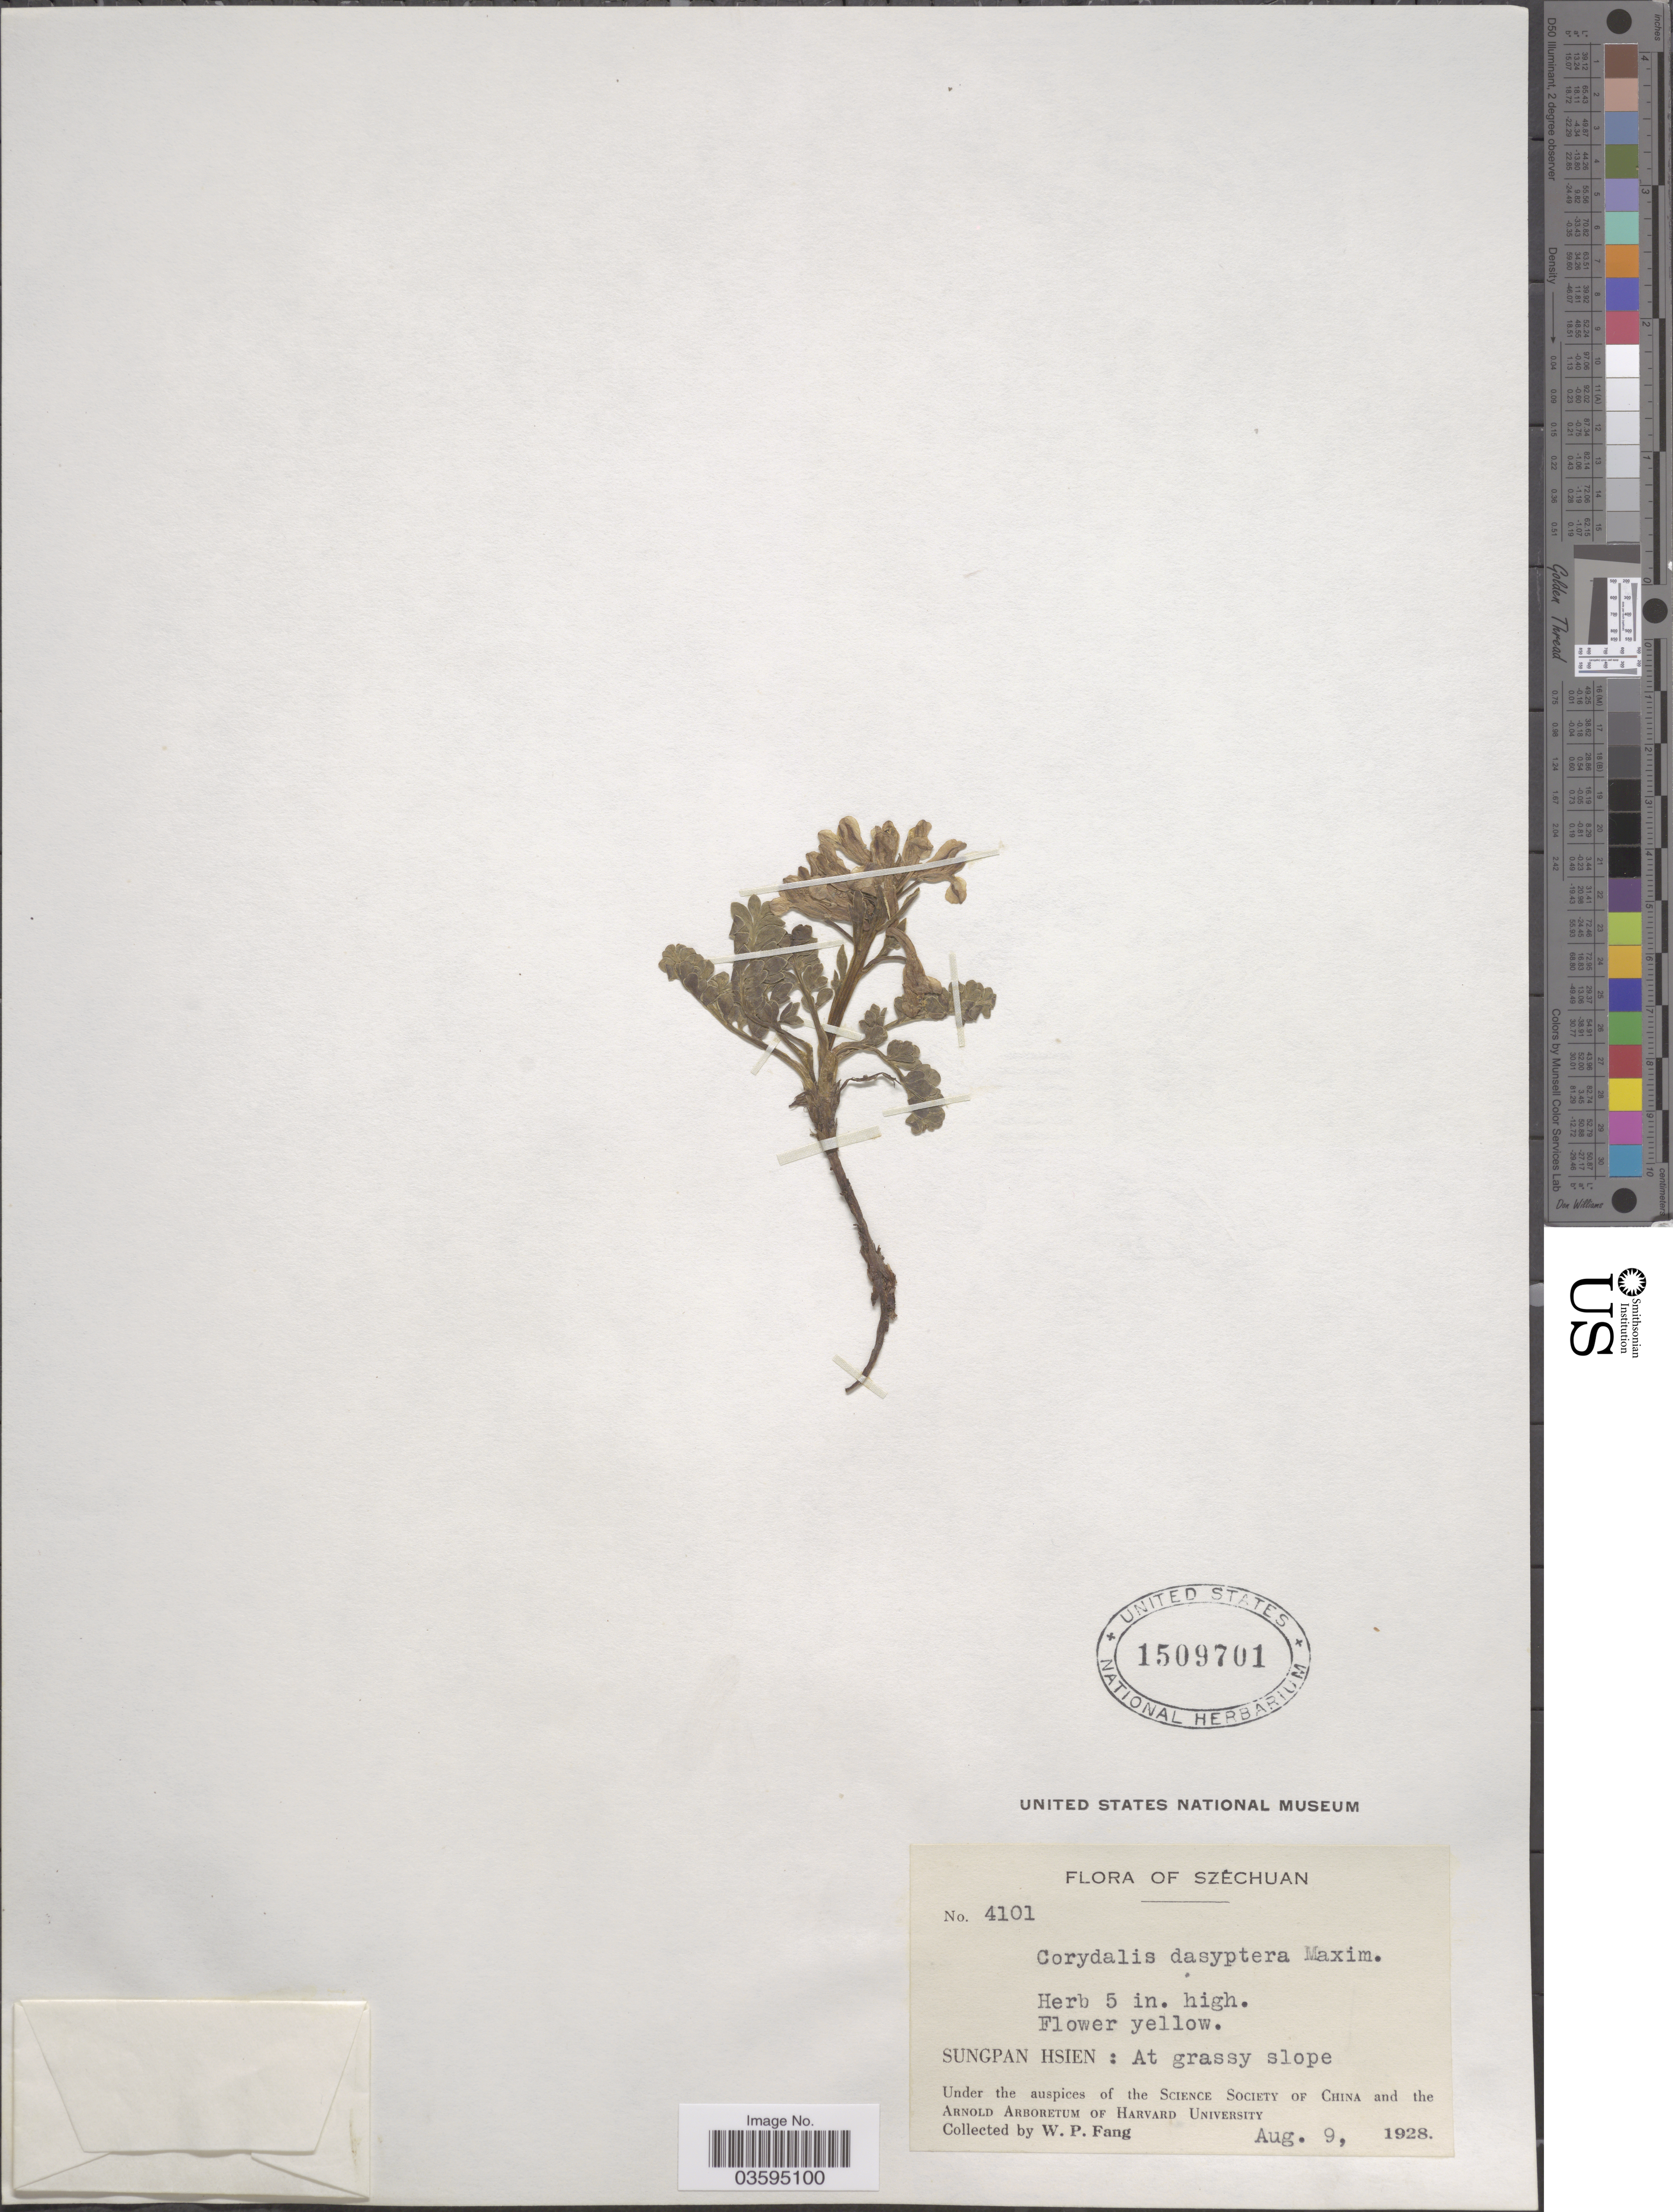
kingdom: Plantae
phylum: Tracheophyta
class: Magnoliopsida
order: Ranunculales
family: Papaveraceae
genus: Corydalis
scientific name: Corydalis dasyptera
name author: Maxim.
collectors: W. P. Fang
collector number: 4101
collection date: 1928-08-09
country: China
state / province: Sichuan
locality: Szechuan. Sungpan Hsien.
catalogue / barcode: US 1509701